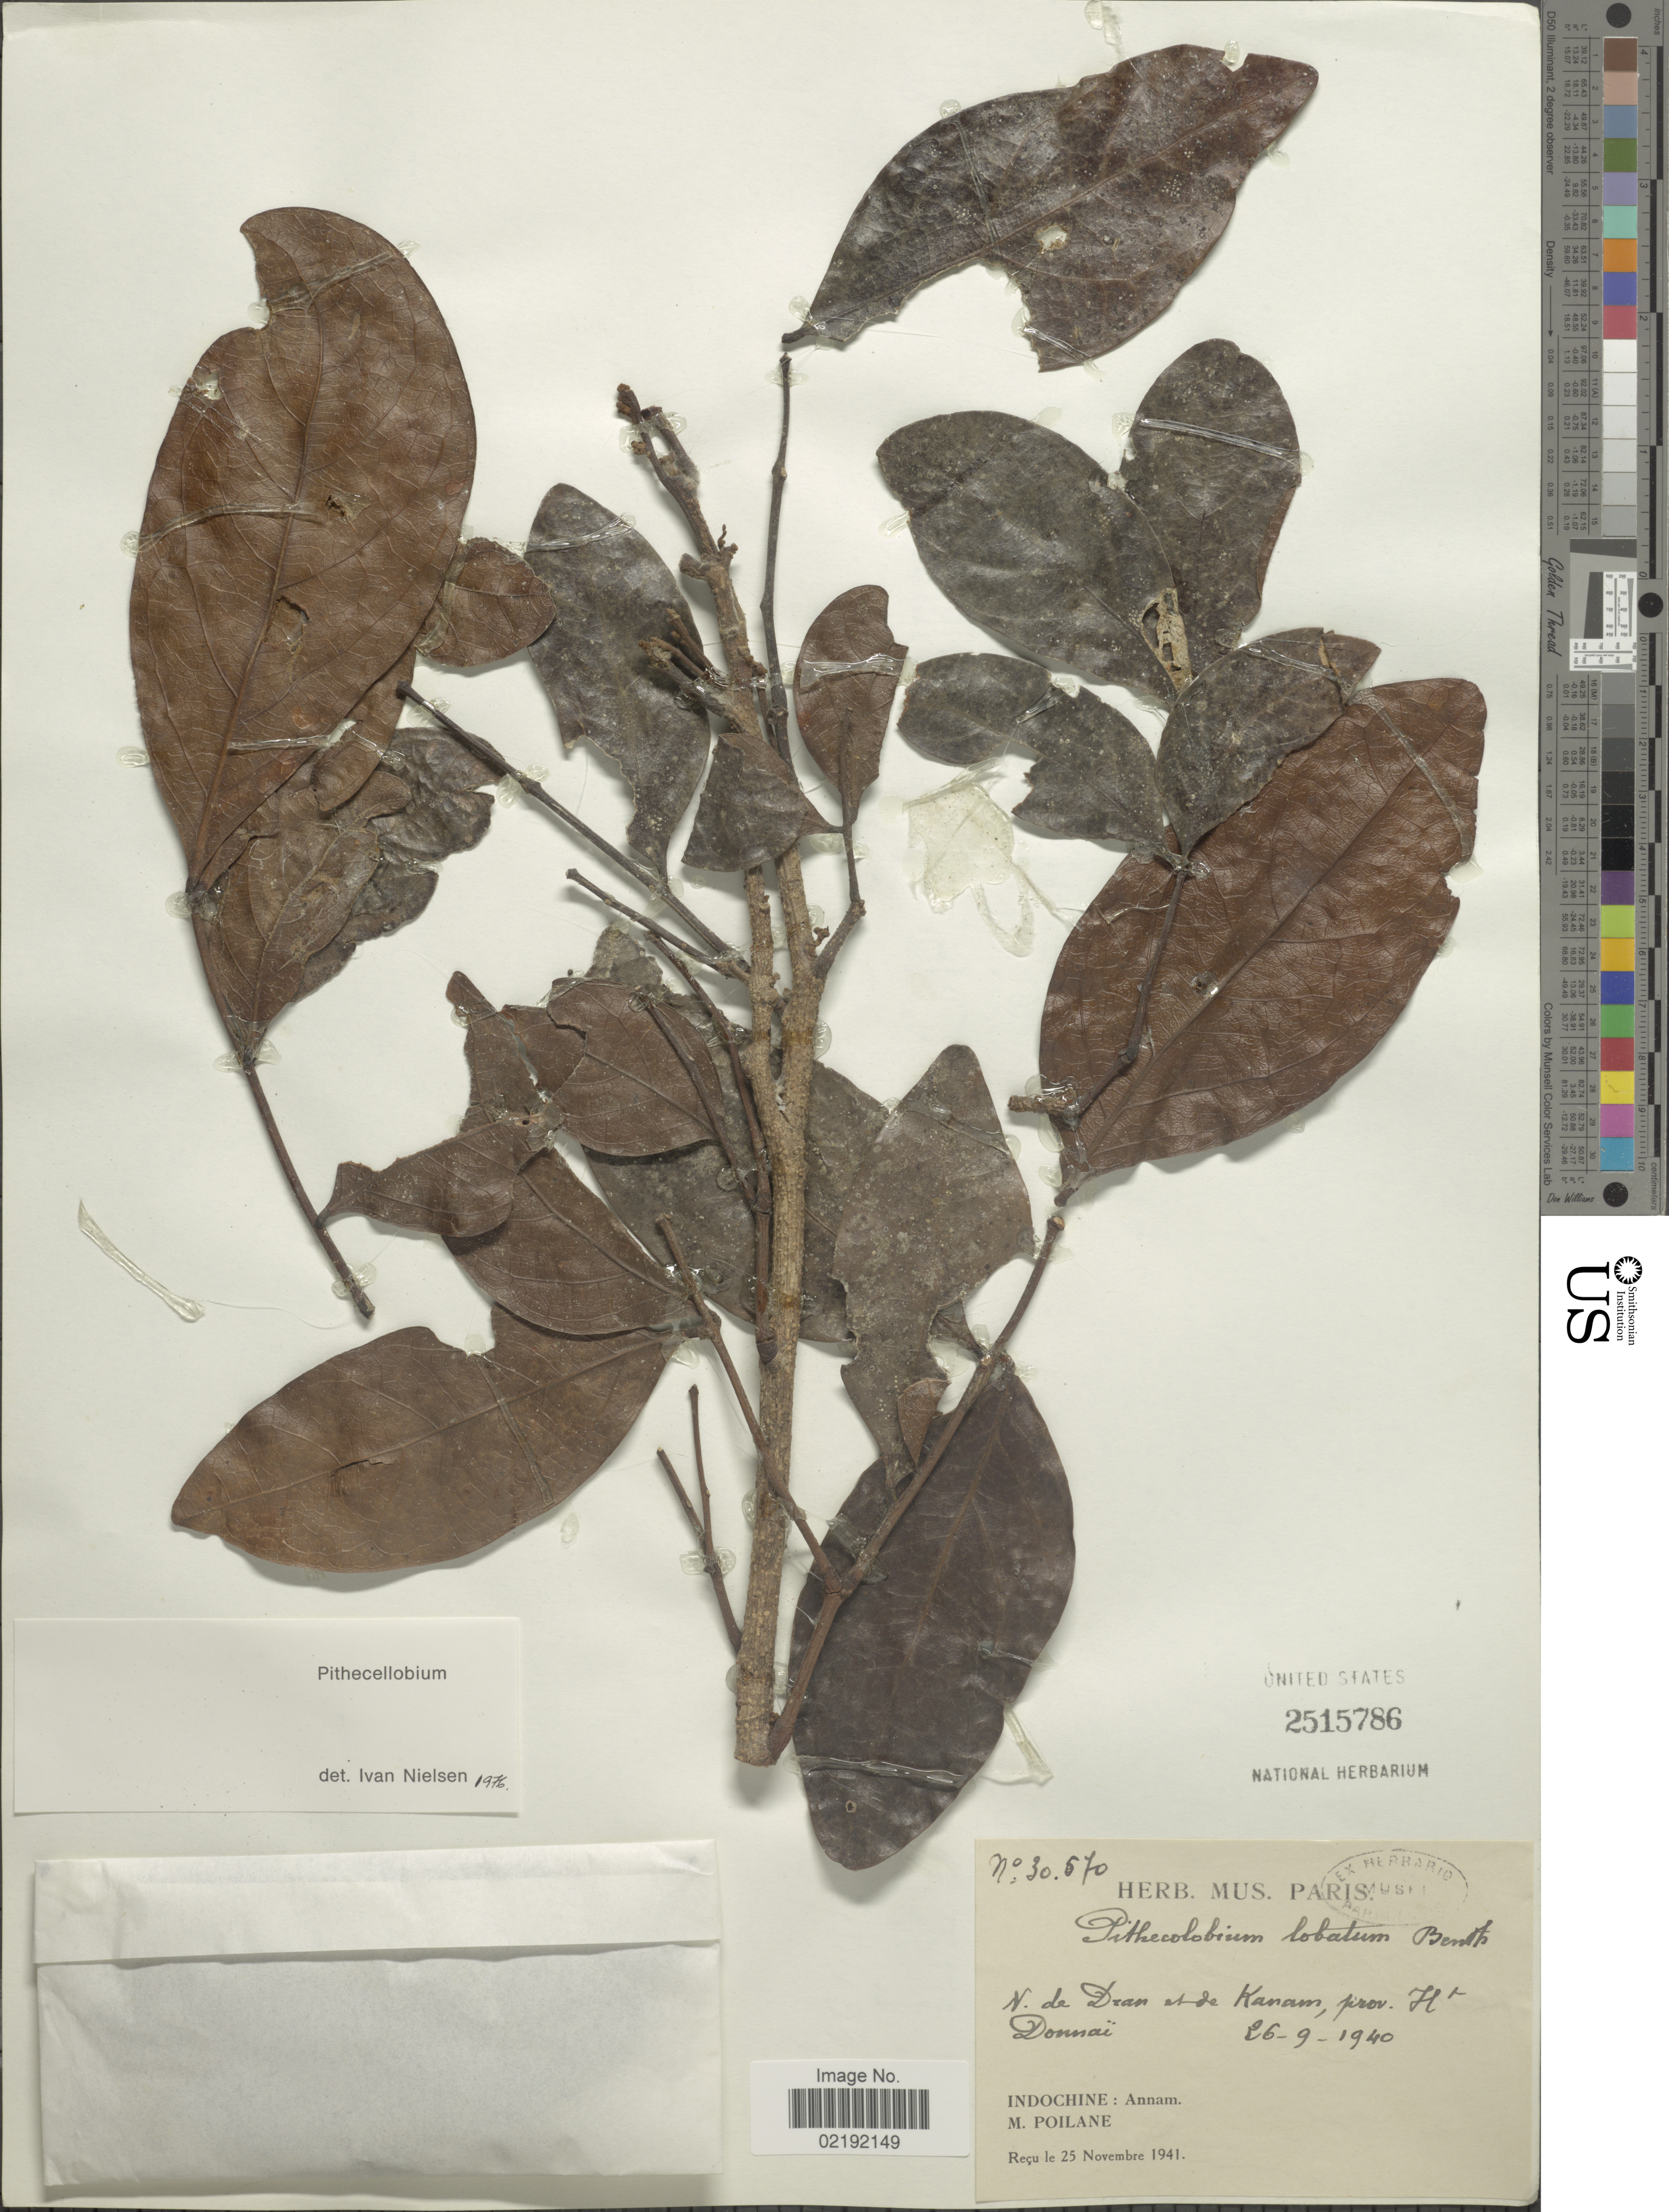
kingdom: Plantae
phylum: Tracheophyta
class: Magnoliopsida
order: Fabales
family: Fabaceae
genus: Pithecellobium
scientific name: Pithecellobium sp.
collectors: M. Poilane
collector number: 30570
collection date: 1940-09-26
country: Vietnam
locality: N. de Dran et de Kanam, prov. Ht. Donnaï. Indochine: Annam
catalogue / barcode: US 2515786